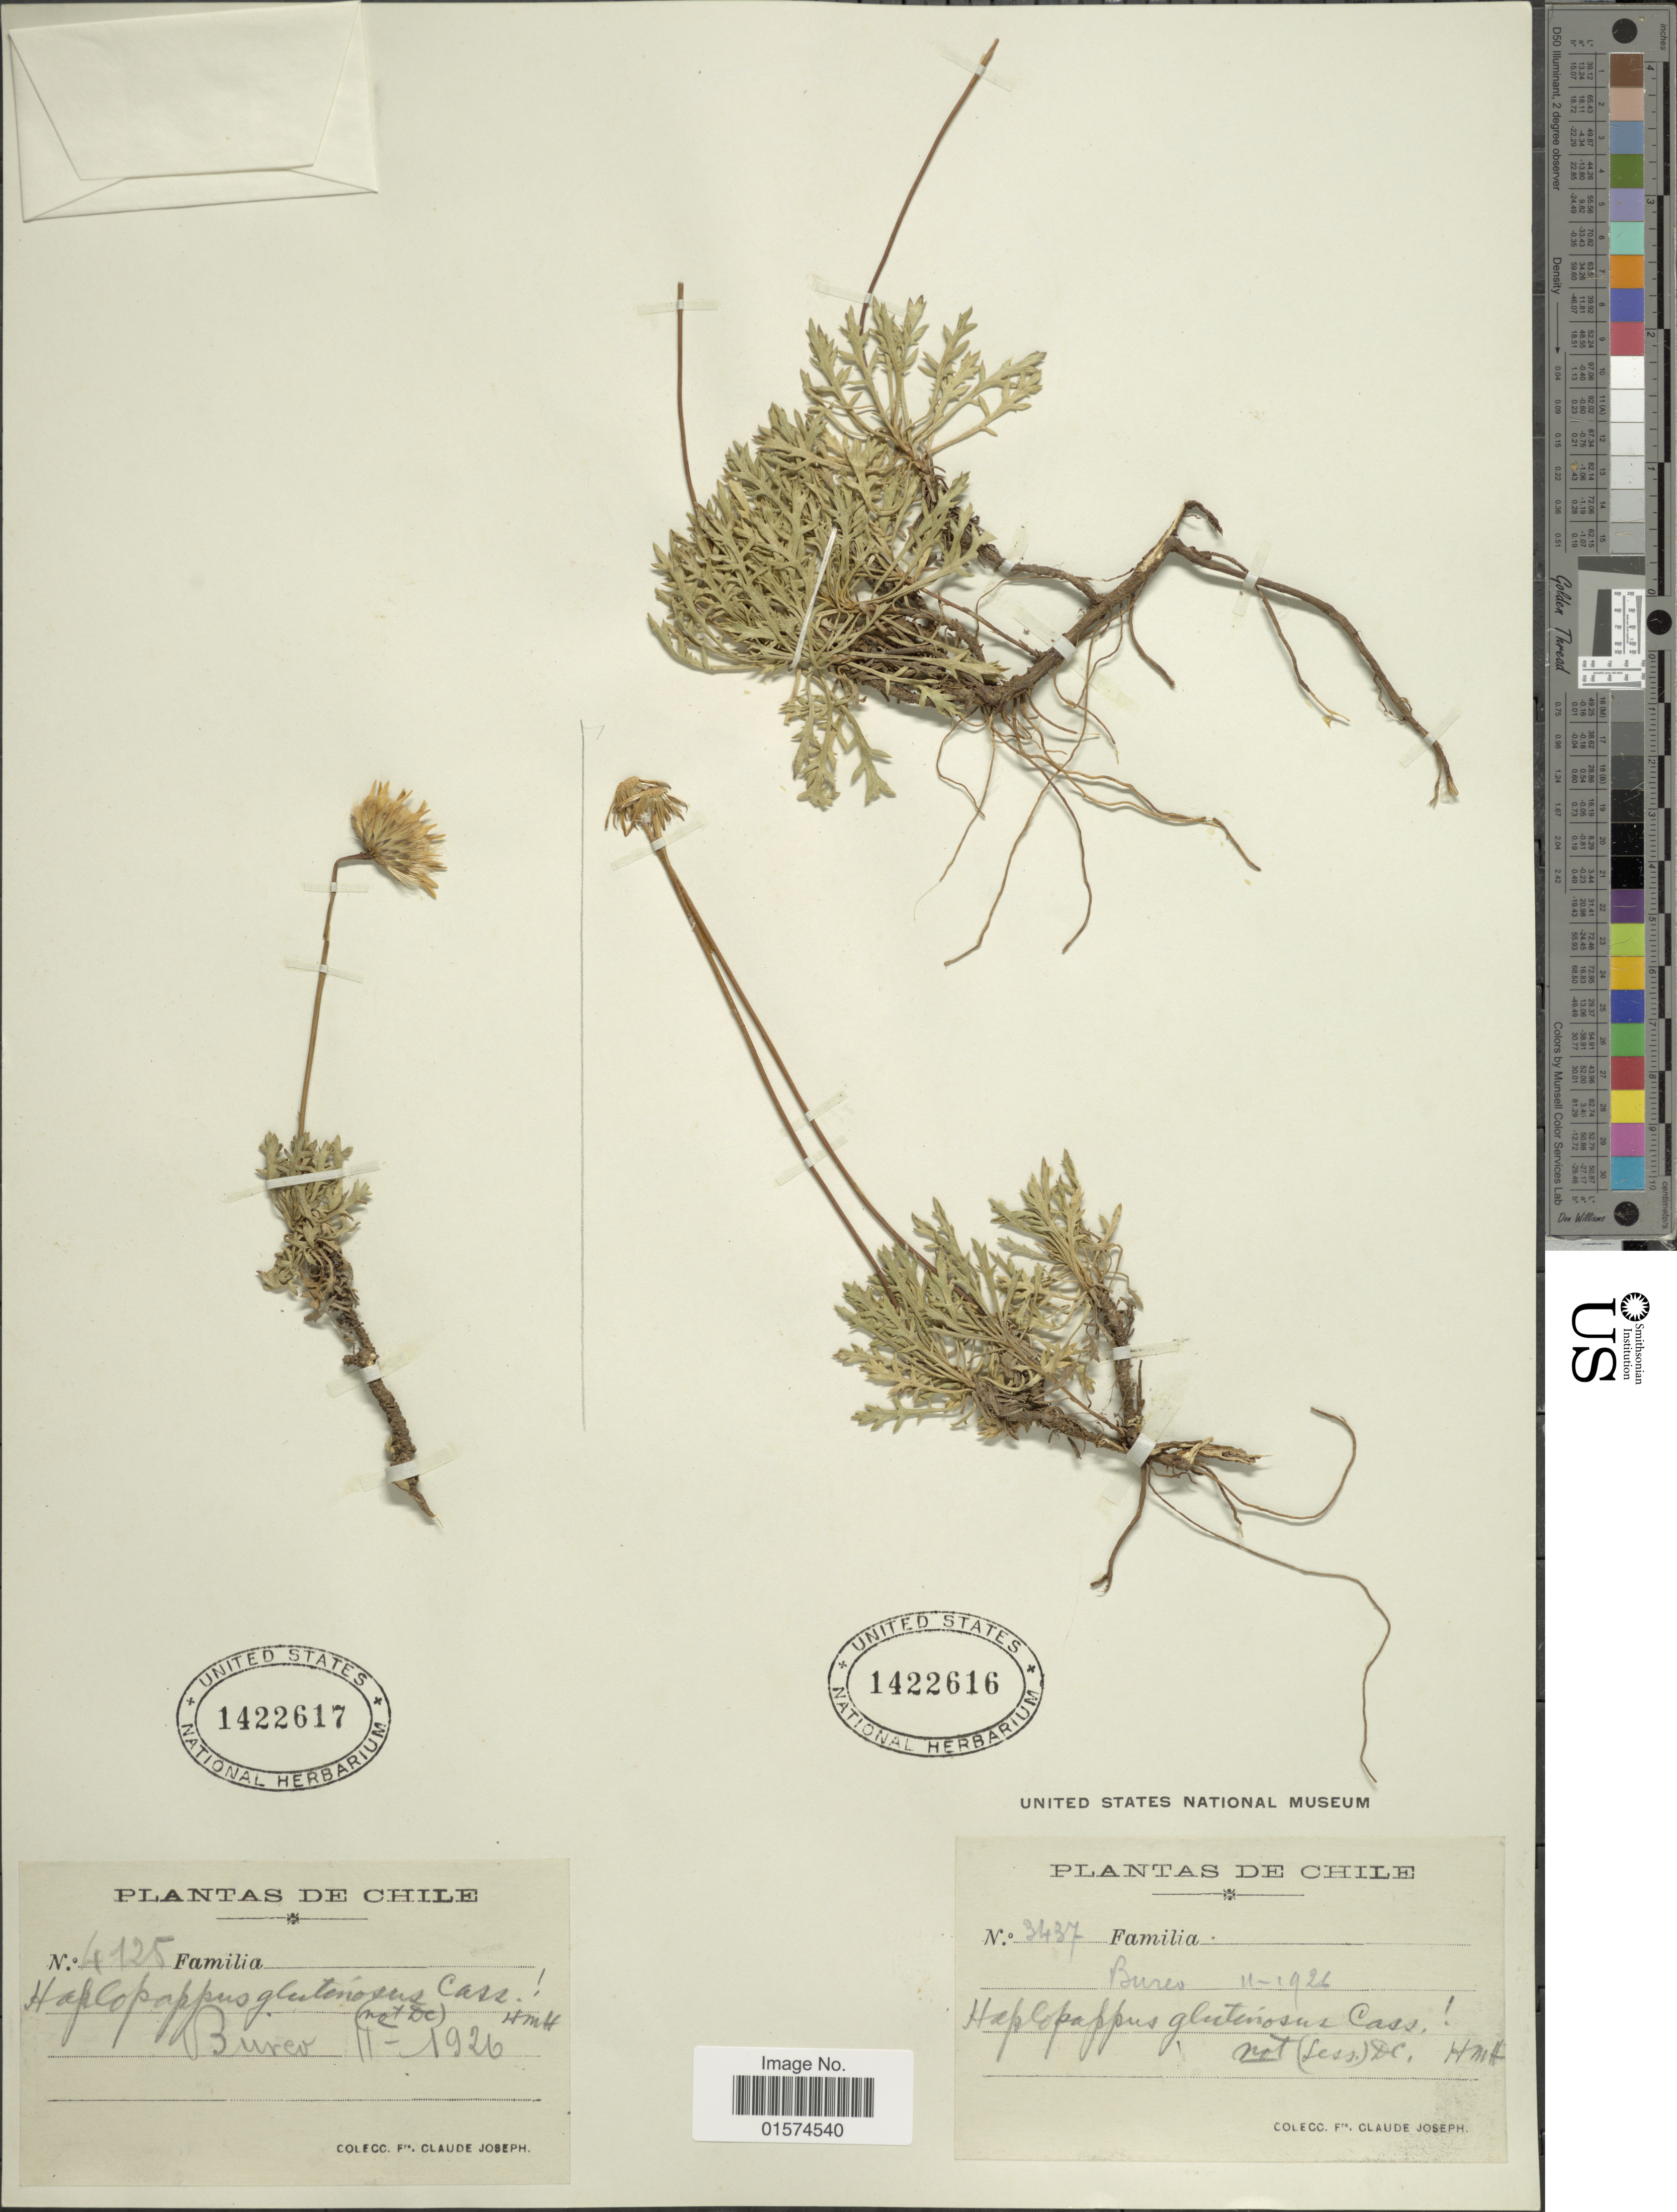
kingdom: Plantae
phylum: Tracheophyta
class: Magnoliopsida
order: Asterales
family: Asteraceae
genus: Haplopappus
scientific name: Haplopappus glutinosus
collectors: Frere Claude Joseph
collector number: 4125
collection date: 1926-02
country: Chile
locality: Bureo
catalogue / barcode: US 1422617